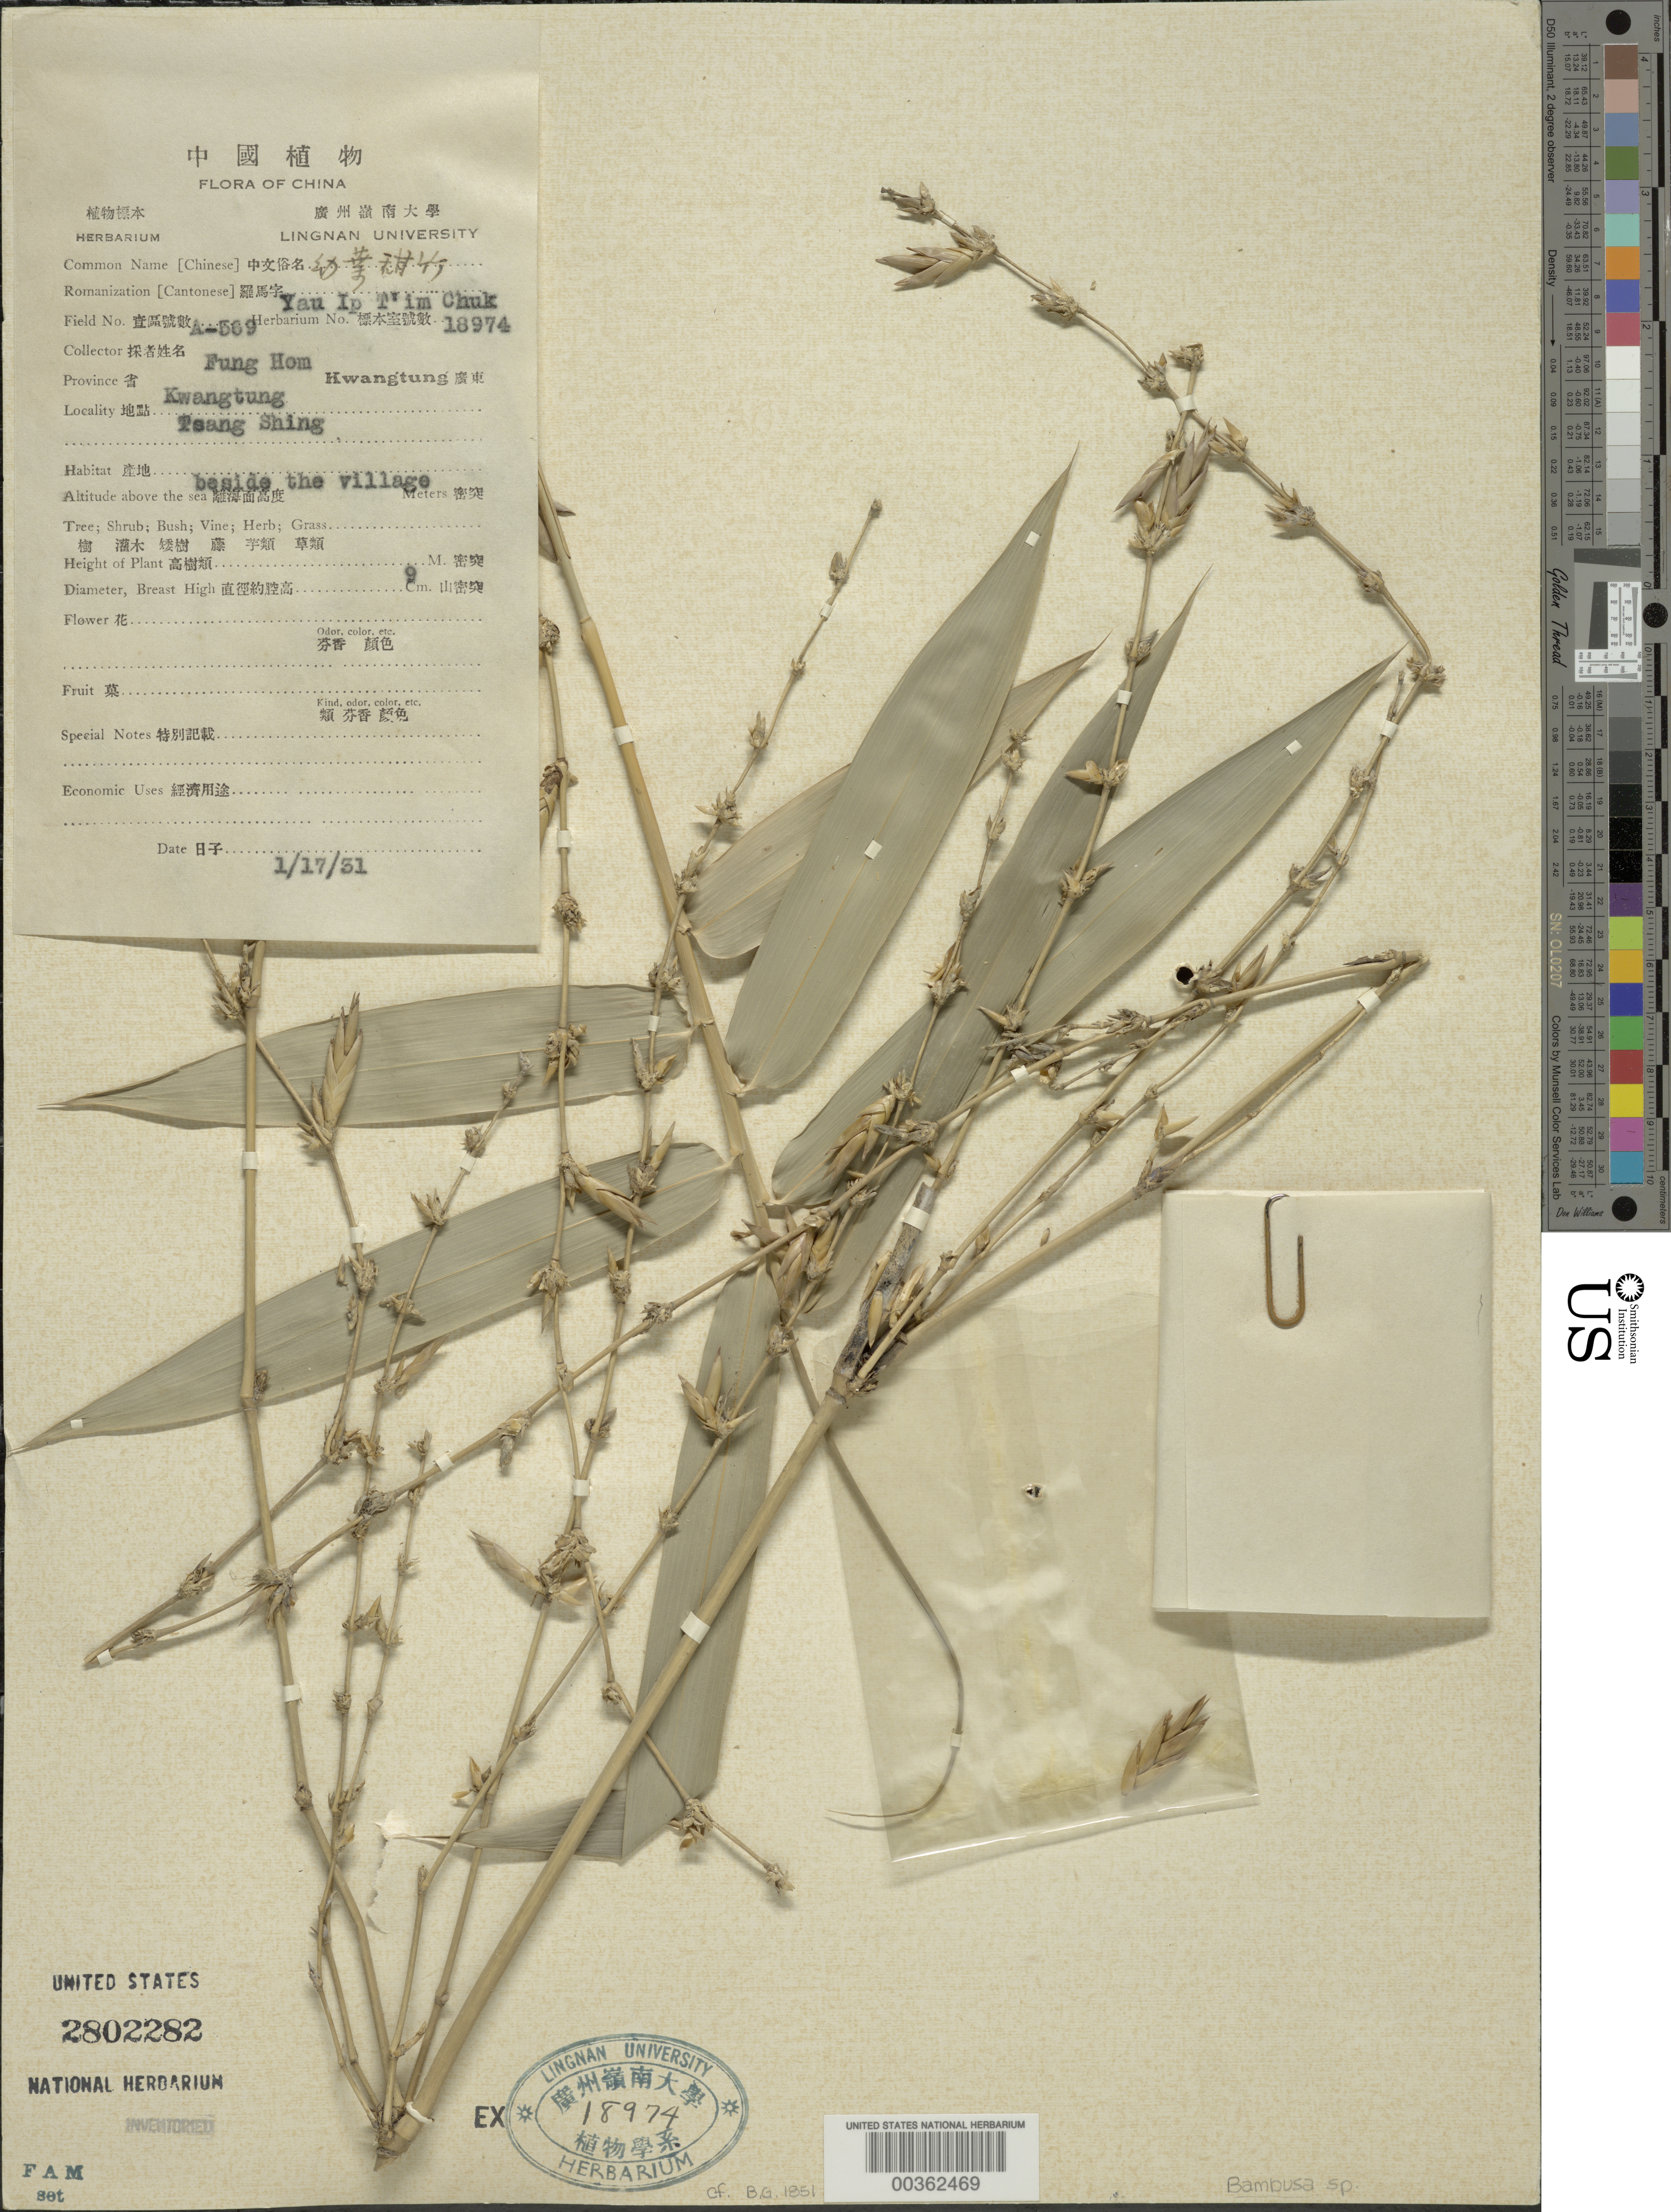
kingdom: Plantae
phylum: Tracheophyta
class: Liliopsida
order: Poales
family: Poaceae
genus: Bambusa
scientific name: Bambusa sp.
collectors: H. L. Fung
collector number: A-569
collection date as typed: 17 Jan 1931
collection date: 1931-01-17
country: China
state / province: Guangdong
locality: Tsang shing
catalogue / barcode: US 2802282